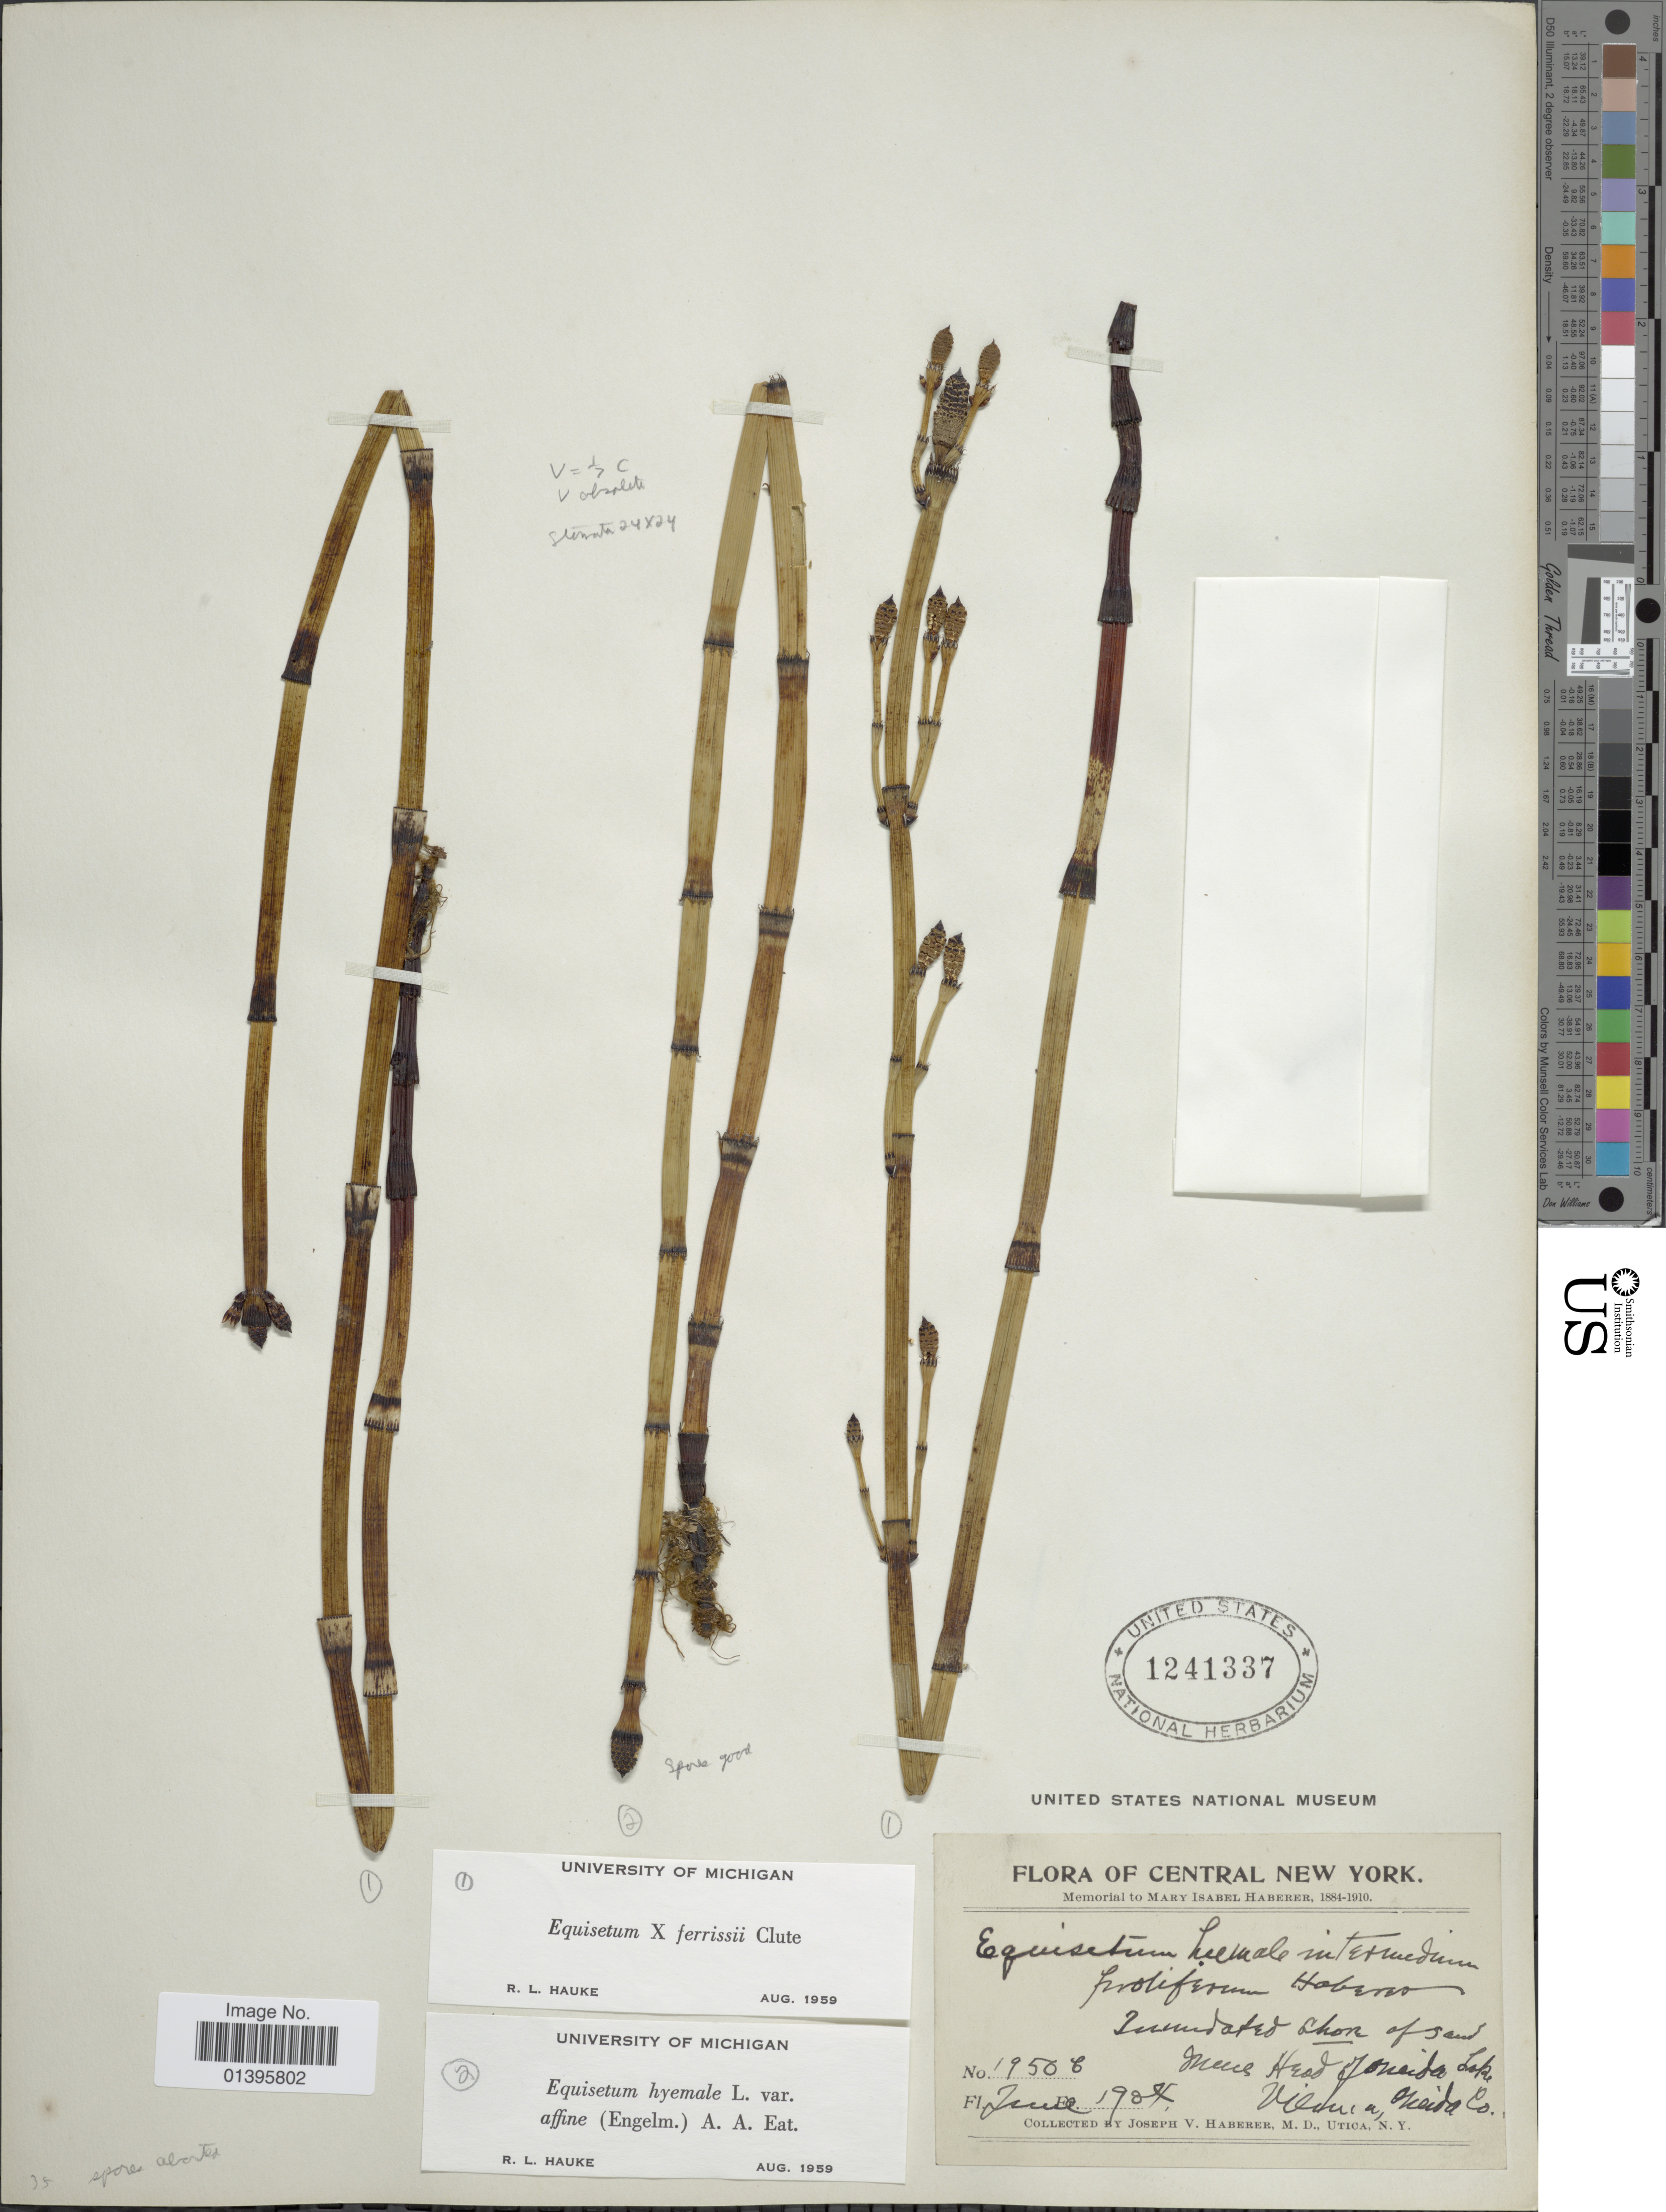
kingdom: Plantae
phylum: Tracheophyta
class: Polypodiopsida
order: Equisetales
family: Equisetaceae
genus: Equisetum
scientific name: Equisetum x ferrissii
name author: Clute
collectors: J. V. Haberer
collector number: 1950C*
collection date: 1984-06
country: United States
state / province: New York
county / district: Oneida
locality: Central New York. Mues [interpreted] Head of Oneida Lake, Oneida Co.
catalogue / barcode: US 1241337